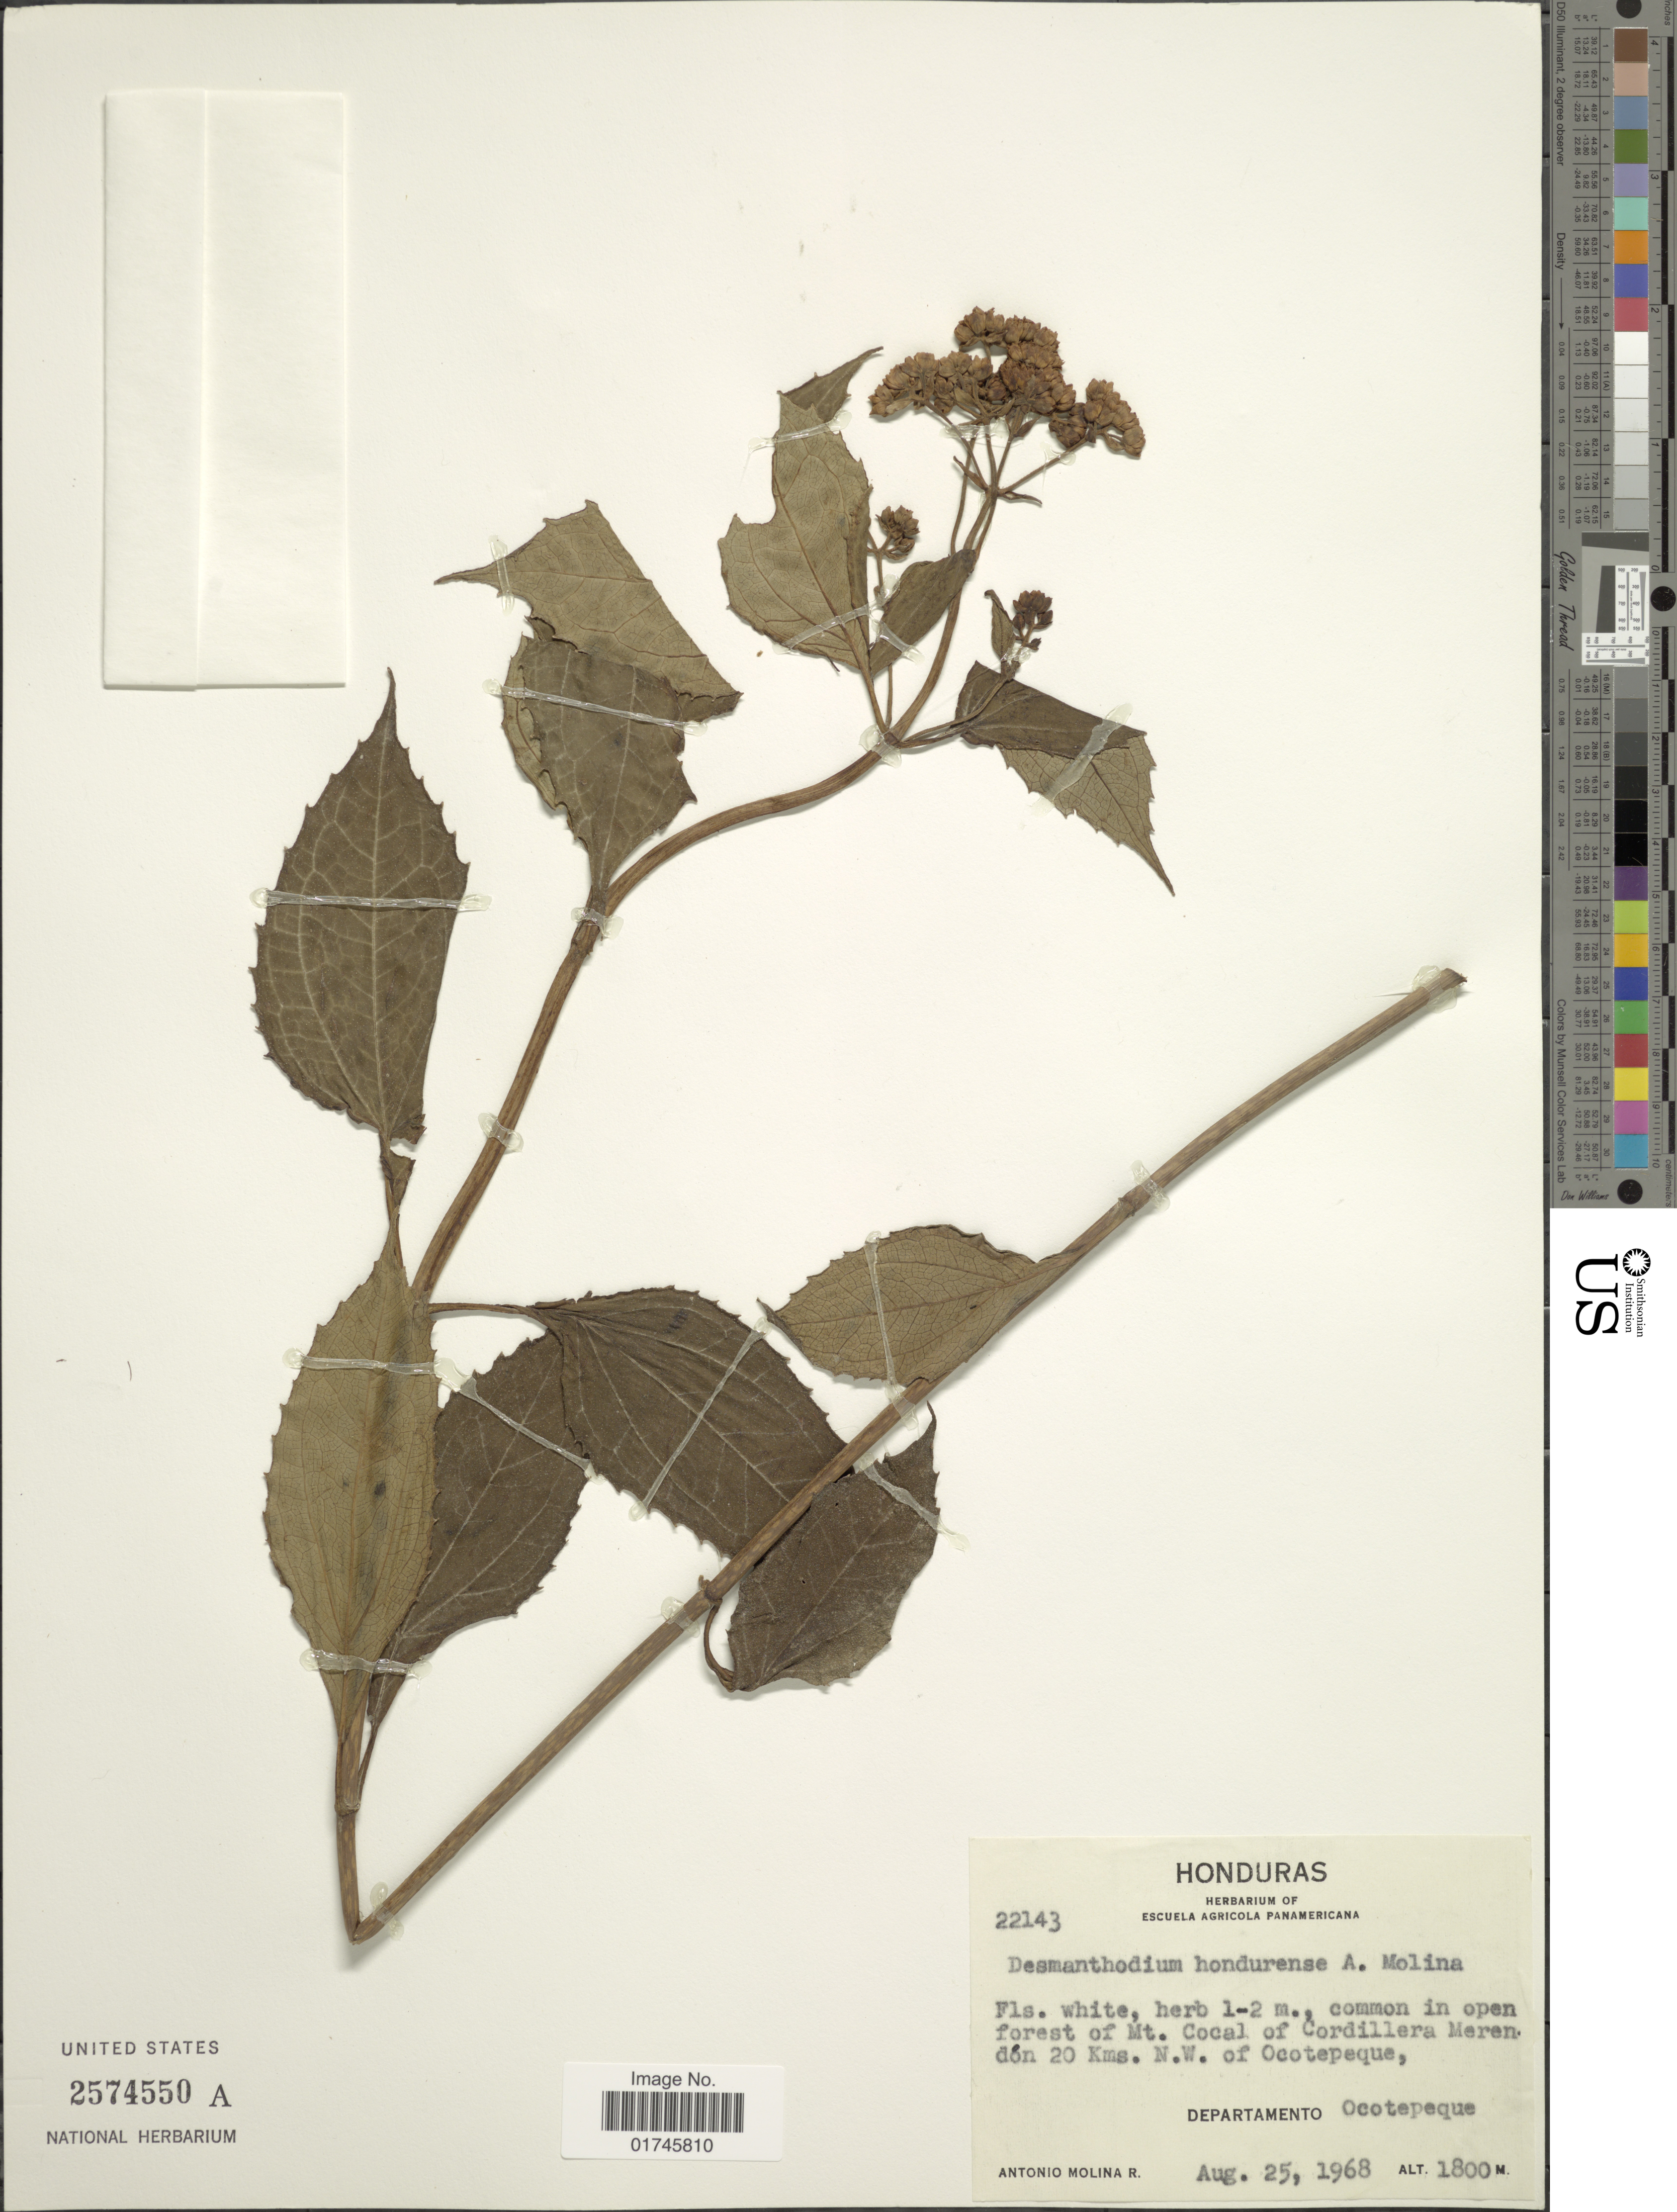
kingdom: Plantae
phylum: Tracheophyta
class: Magnoliopsida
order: Asterales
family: Asteraceae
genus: Desmanthodium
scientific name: Desmanthodium hondurense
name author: Molina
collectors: A. Molina R.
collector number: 22143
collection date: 1968-08-25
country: Honduras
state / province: Ocotepeque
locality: In open forest of Mt. Cocal of Cordillera Merendon 20 kms. N.W. of Ocotepeque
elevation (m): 1800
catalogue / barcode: US 2574550A